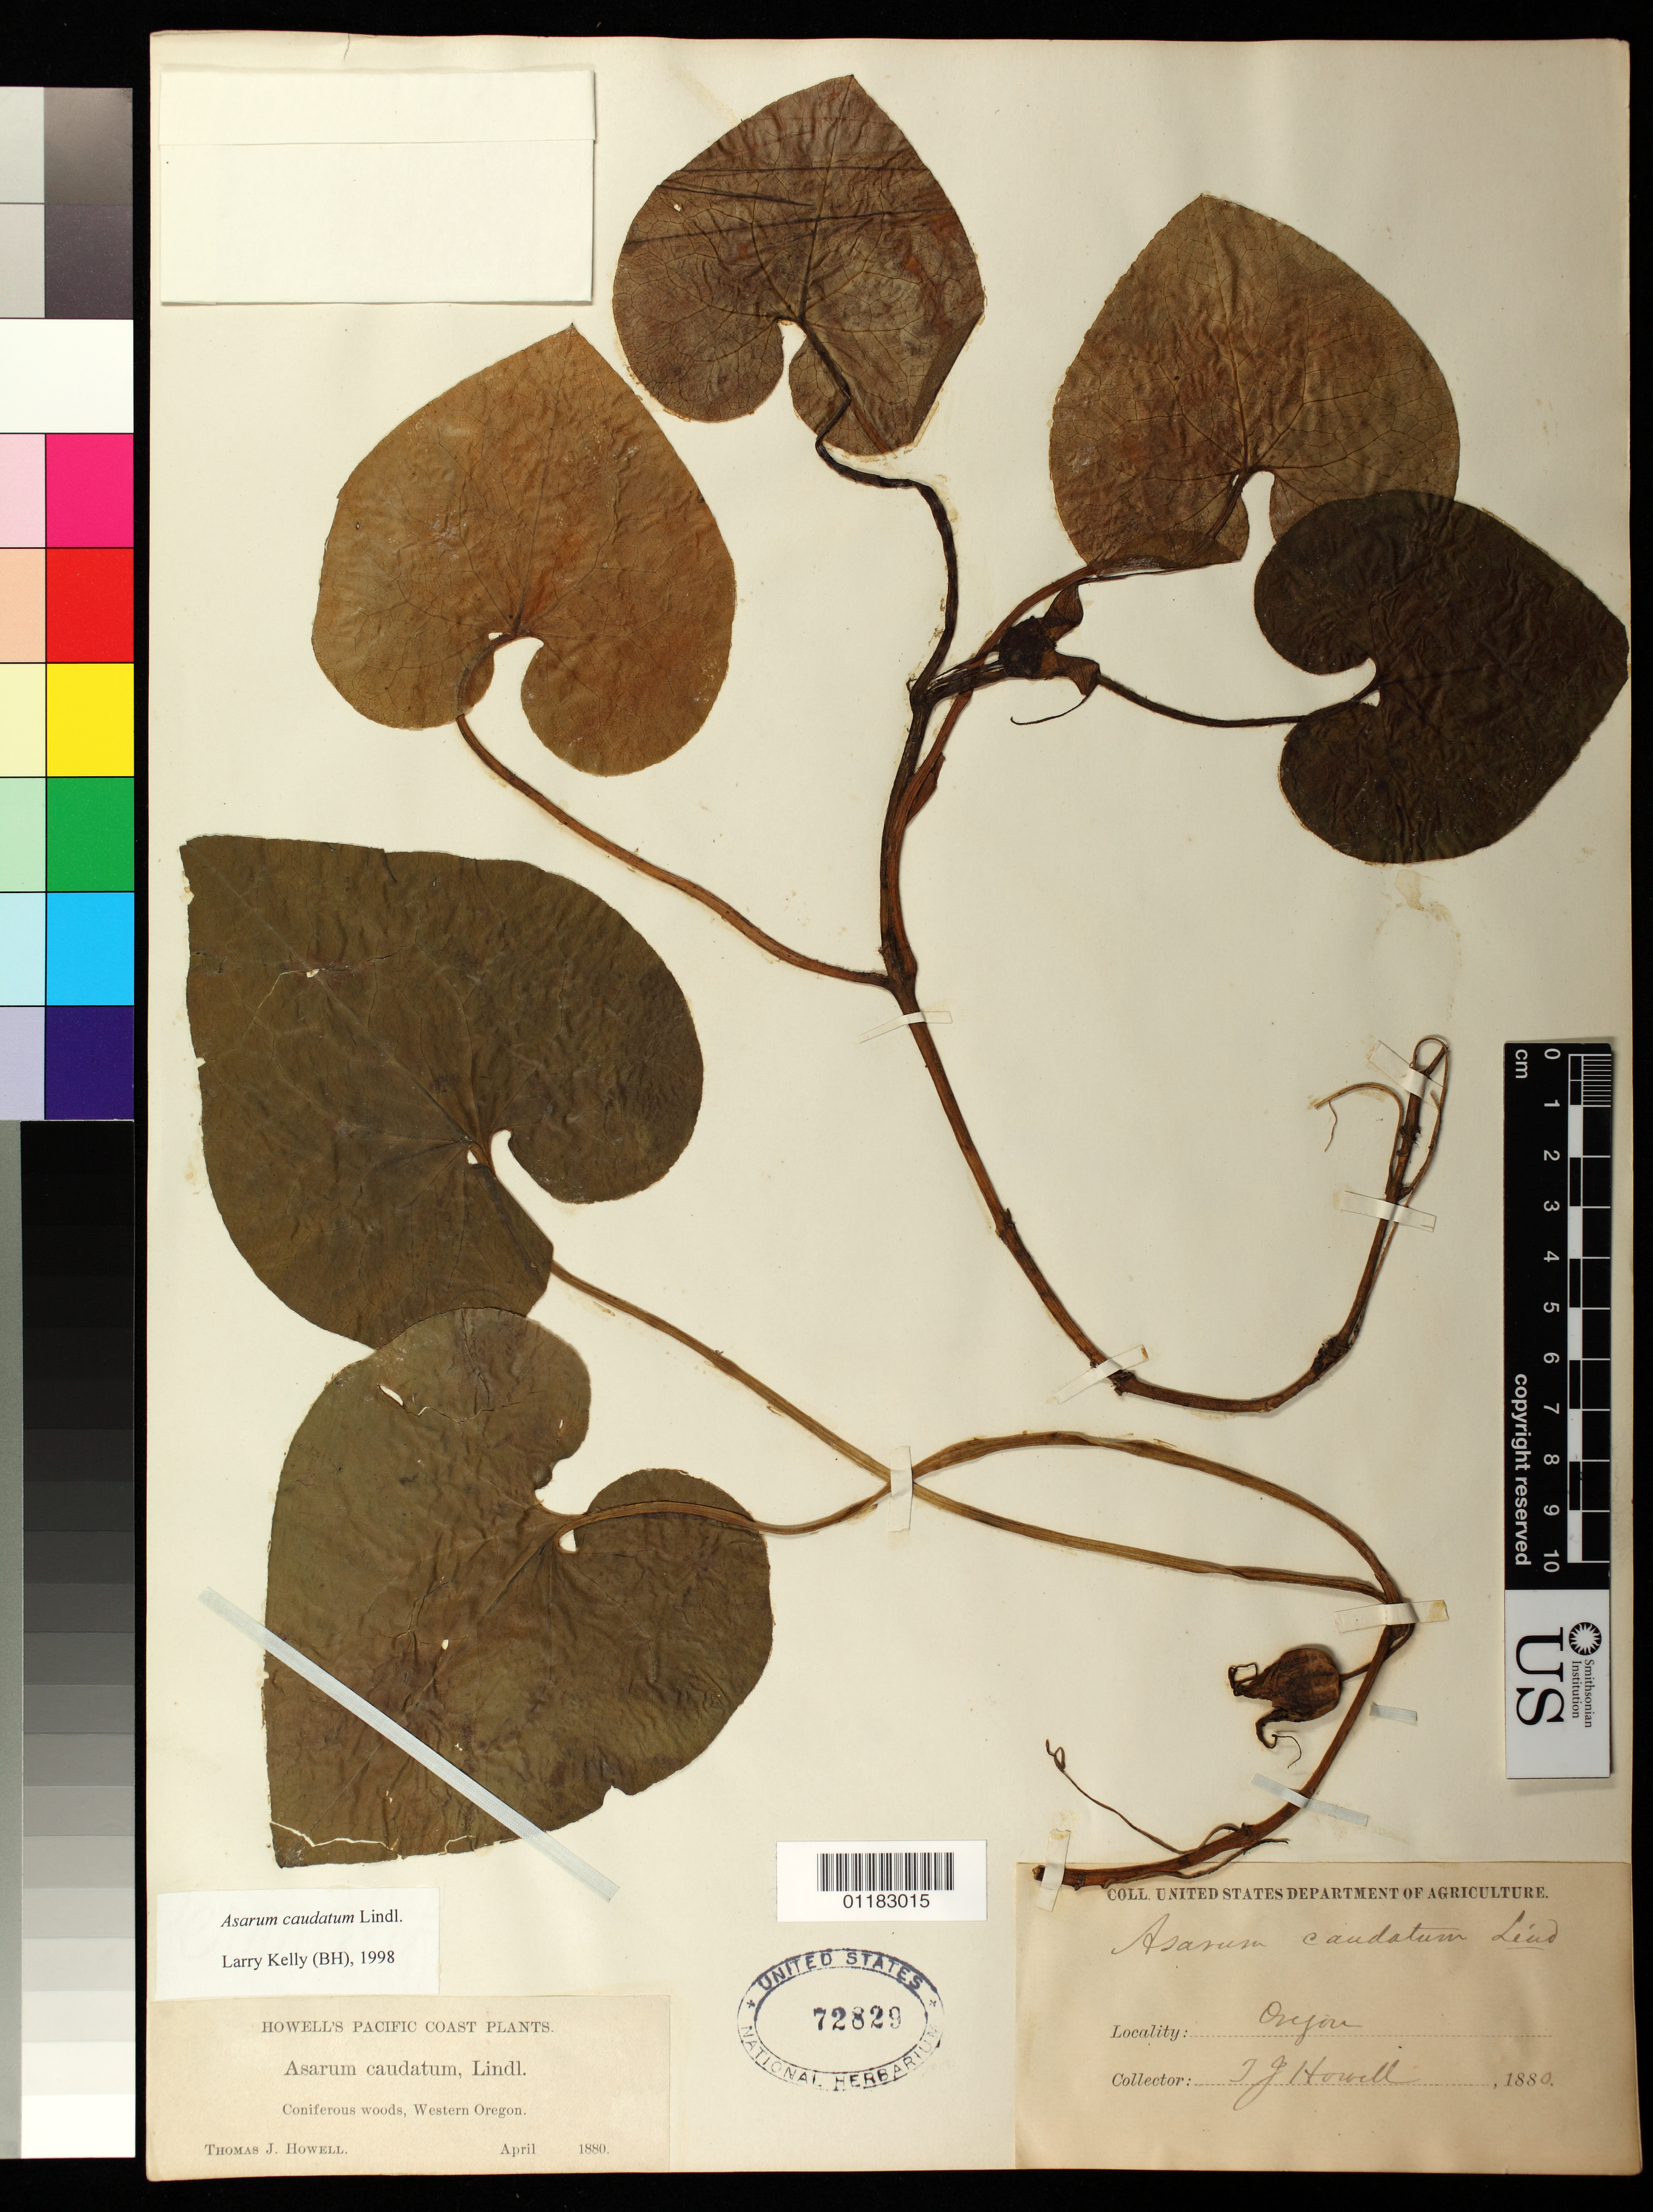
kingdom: Plantae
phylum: Tracheophyta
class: Magnoliopsida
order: Piperales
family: Aristolochiaceae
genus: Asarum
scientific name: Asarum caudatum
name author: Lindl.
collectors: T. J. Howell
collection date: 1880-04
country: United States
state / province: Oregon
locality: Coniferous woods, western Oregon.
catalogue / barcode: US 72829